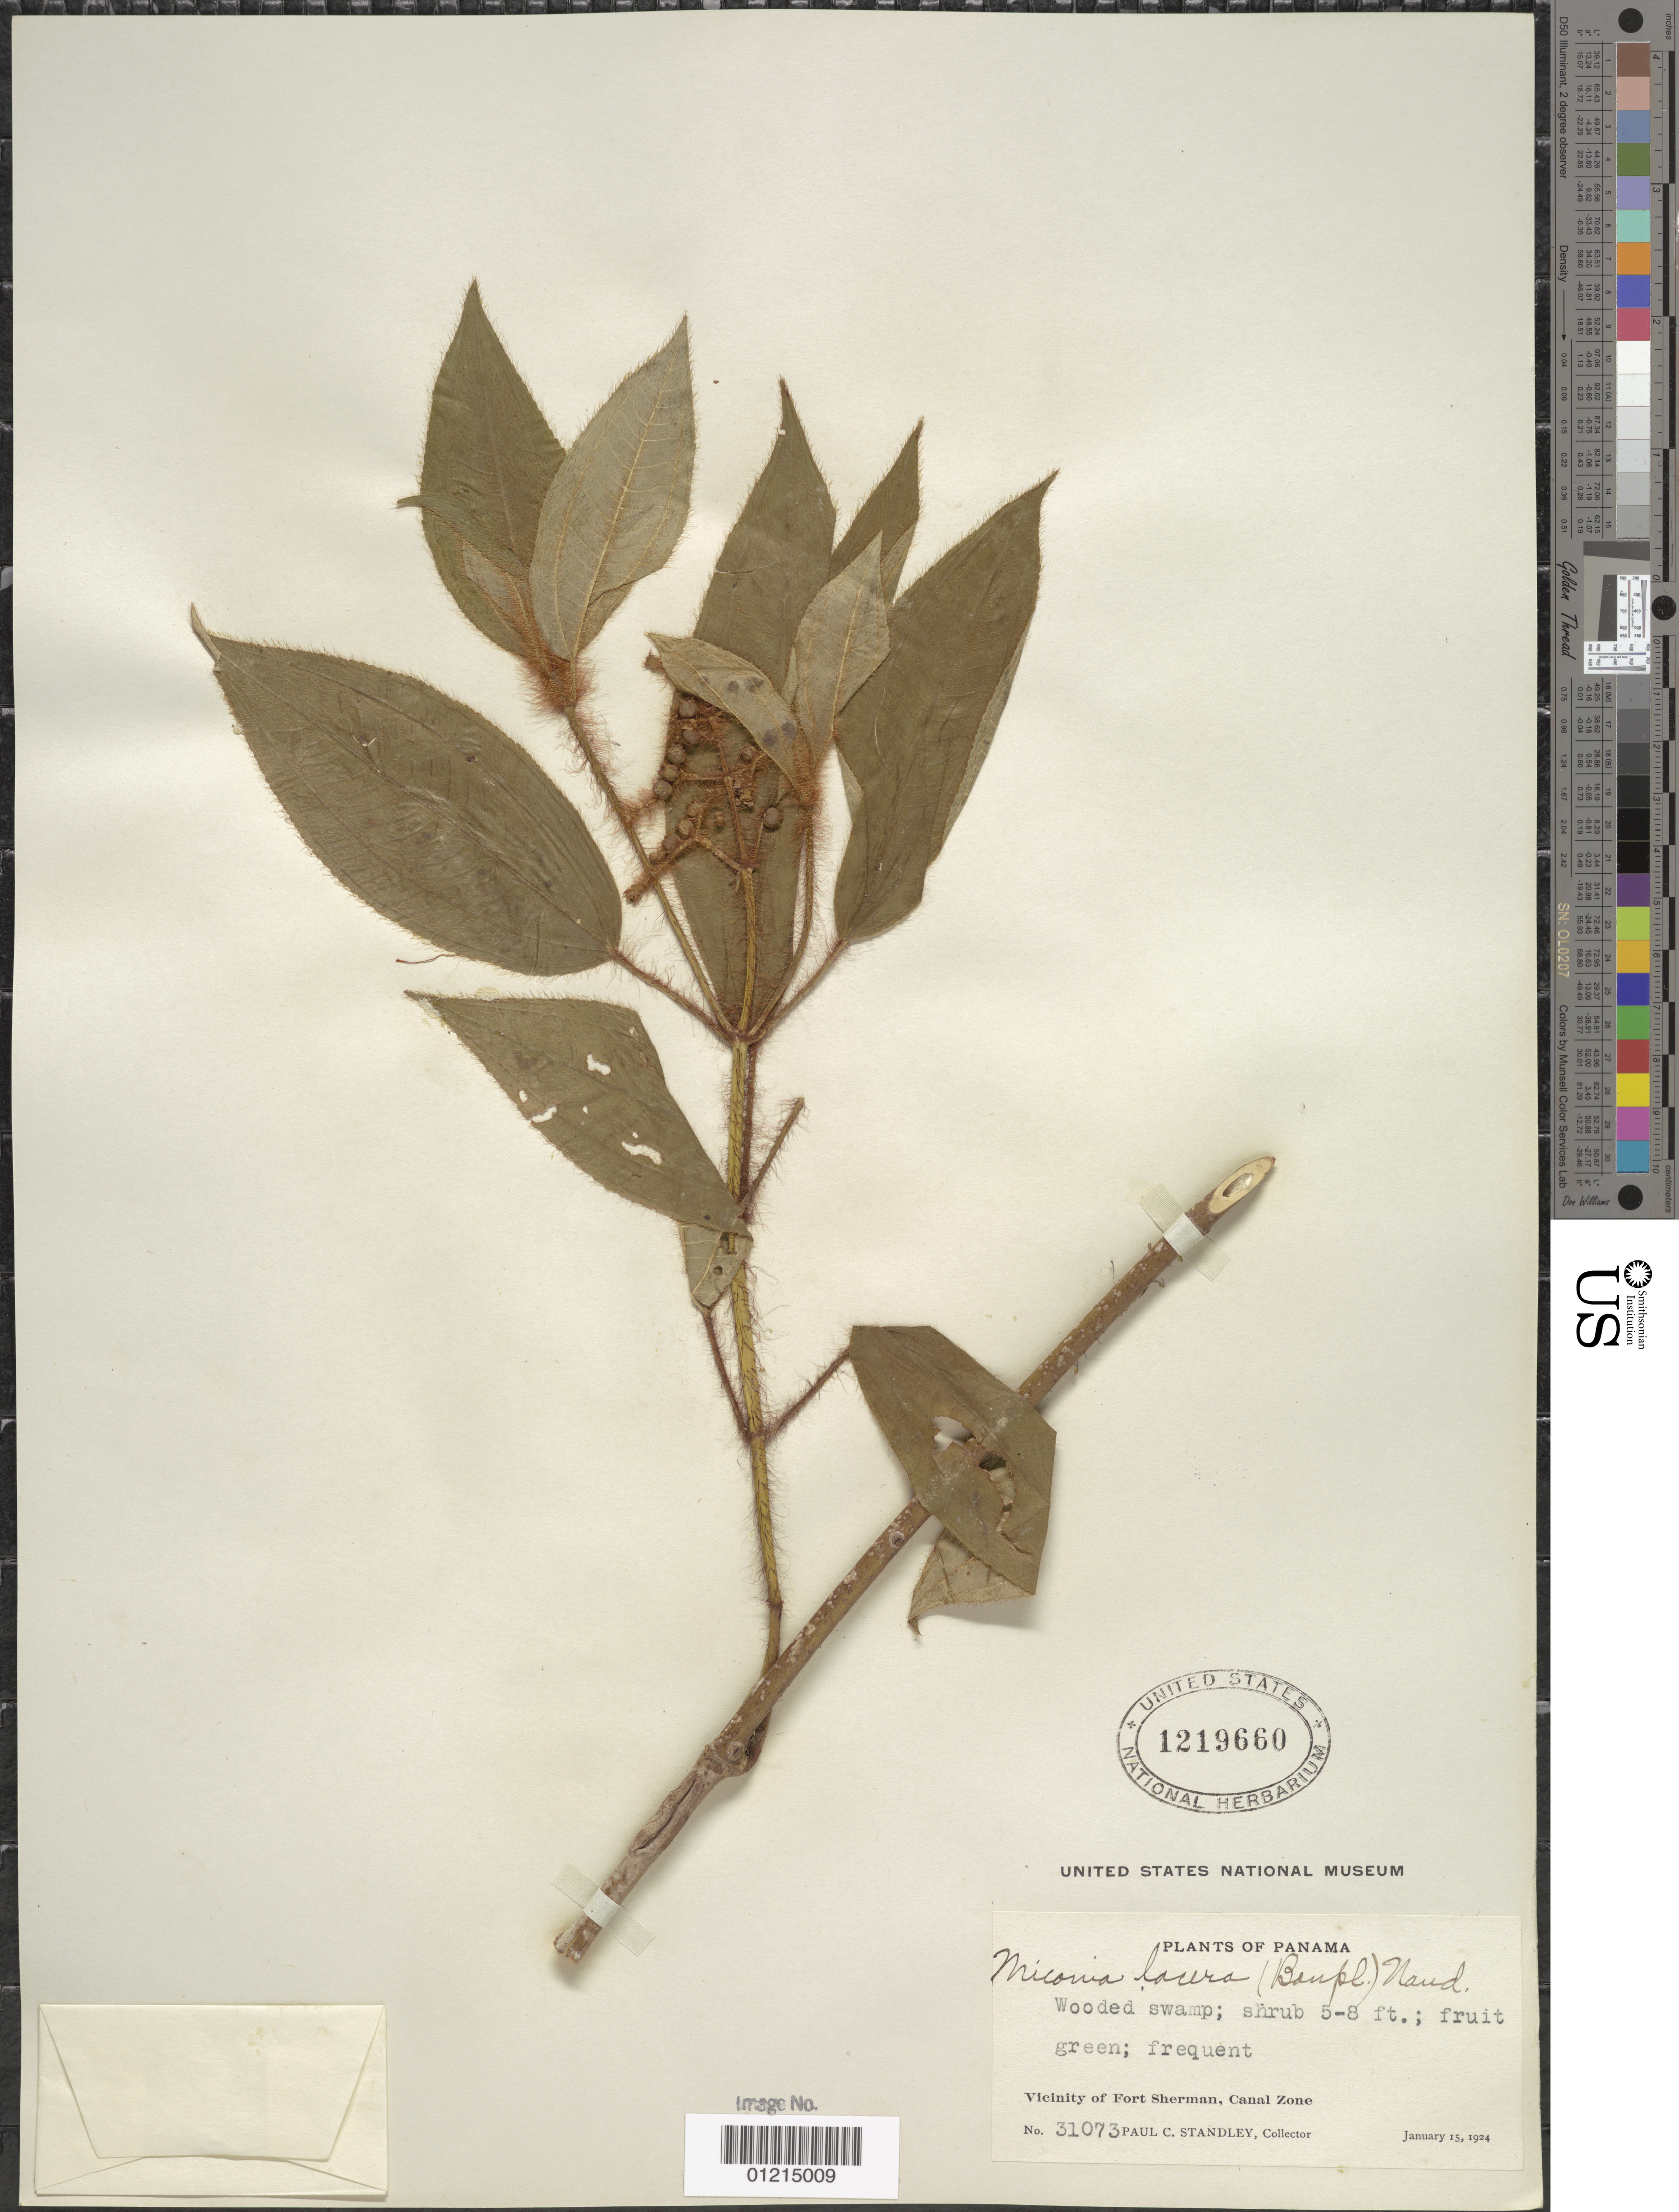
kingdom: Plantae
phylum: Tracheophyta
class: Magnoliopsida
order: Myrtales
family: Melastomataceae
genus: Miconia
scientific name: Miconia lacera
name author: (Bonpl.) Naudin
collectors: P. C. Standley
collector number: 31073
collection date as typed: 15 Jan 1924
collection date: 1924-01-15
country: Panama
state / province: Colón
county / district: Canal Zone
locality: Vicinity of Fort Sherman.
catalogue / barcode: US 1219660